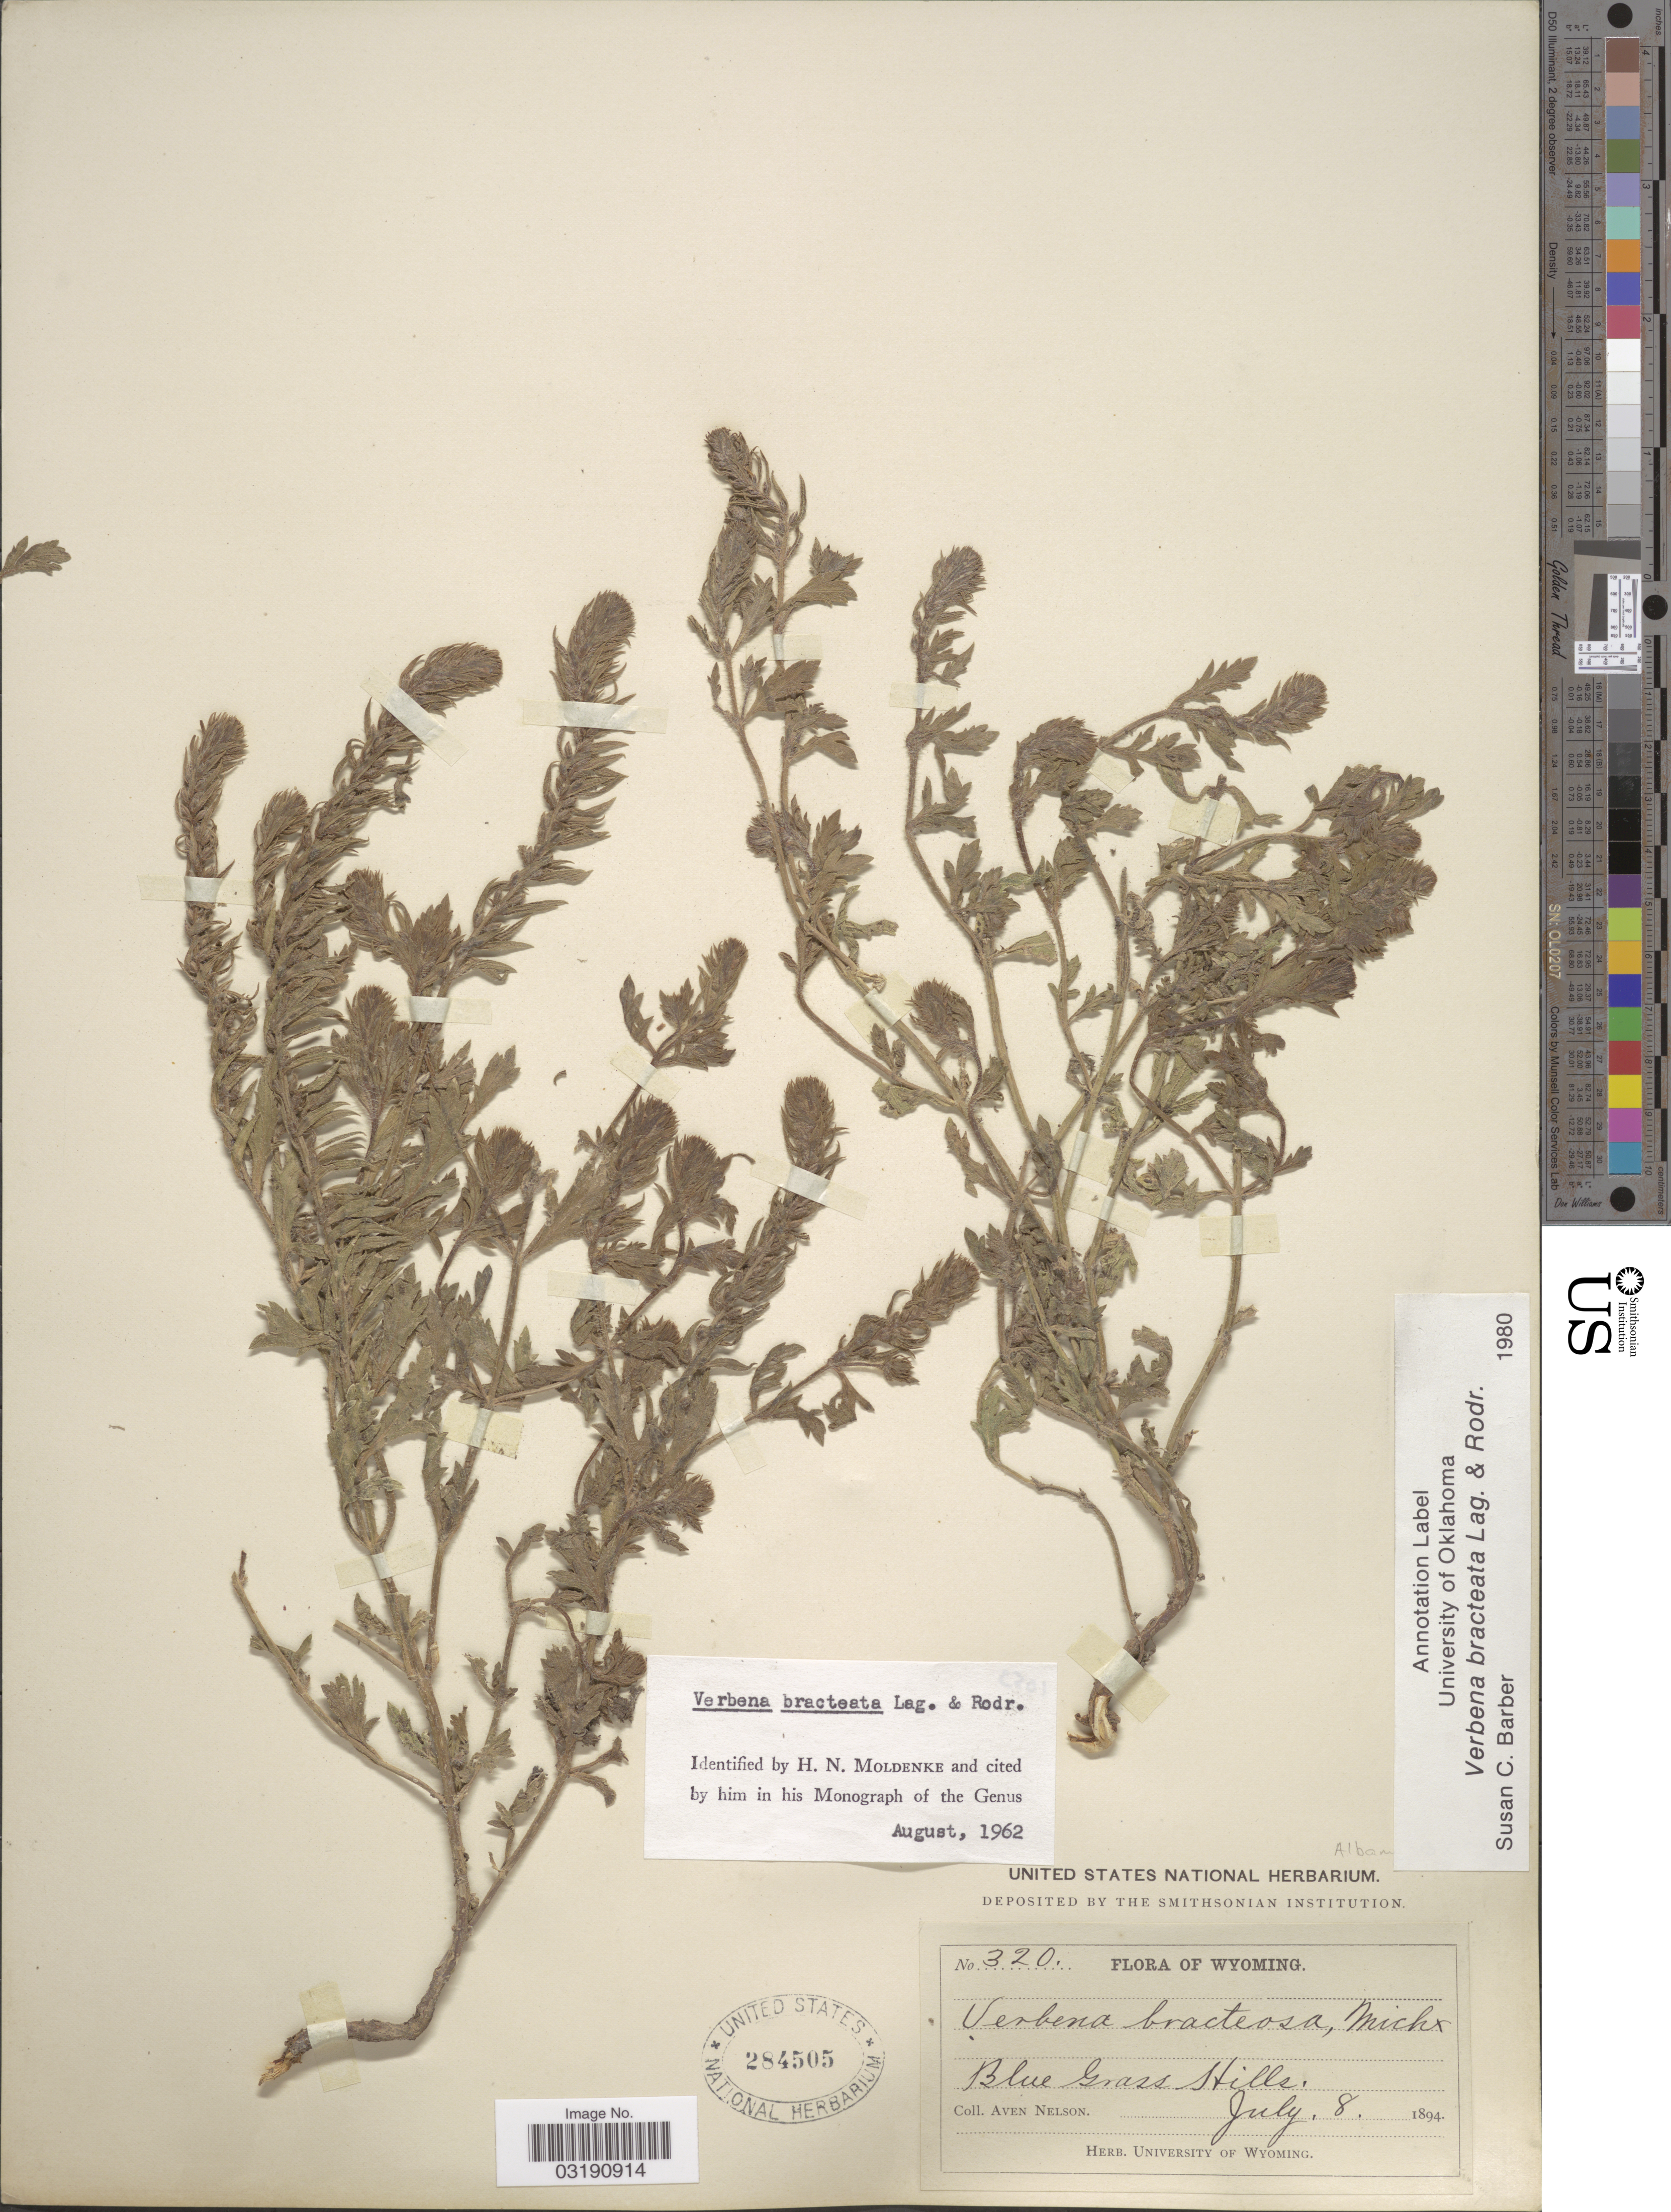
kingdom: Plantae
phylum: Tracheophyta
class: Magnoliopsida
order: Lamiales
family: Verbenaceae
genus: Verbena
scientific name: Verbena bracteata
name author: Cav. ex Lag. & Rodr.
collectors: A. Nelson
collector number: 320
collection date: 1894-07-08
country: United States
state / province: Wyoming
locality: Blue Grass Hills.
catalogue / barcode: US 284505